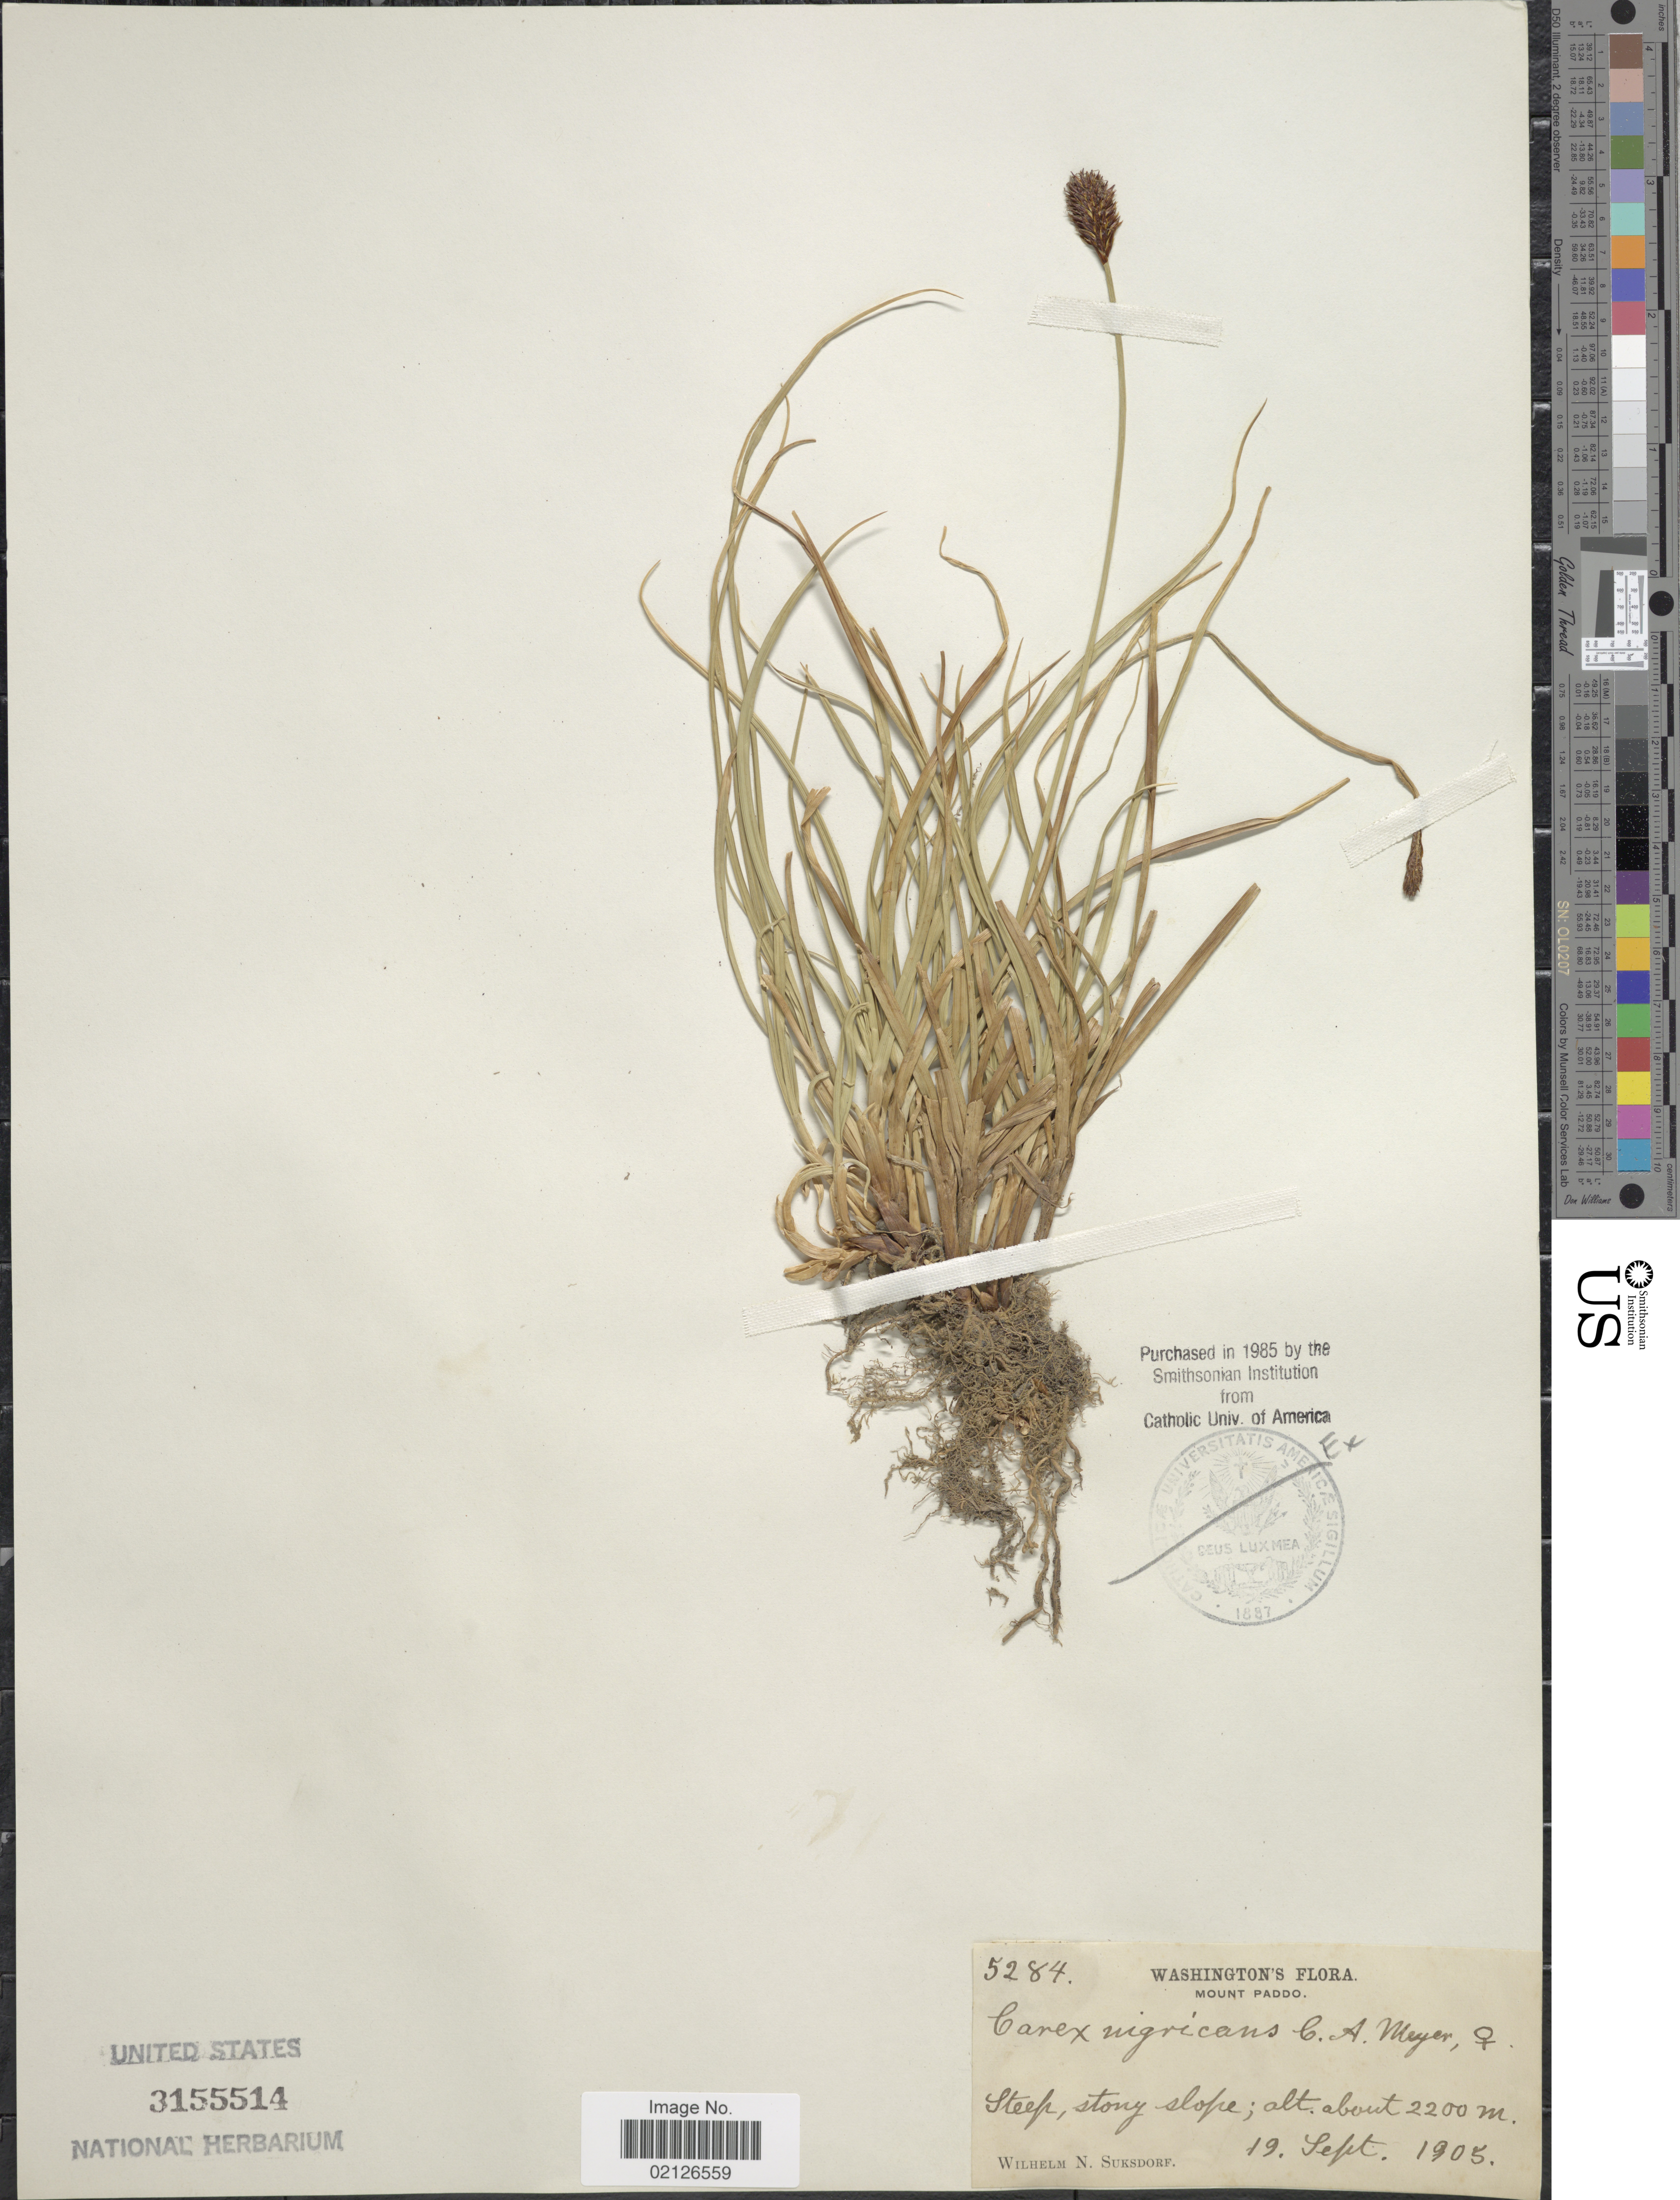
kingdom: Plantae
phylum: Tracheophyta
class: Liliopsida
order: Poales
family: Cyperaceae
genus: Carex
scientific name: Carex nigricans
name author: C.A. Mey.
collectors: W. N. Suksdorf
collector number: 5284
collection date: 1905-09-19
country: United States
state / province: Washington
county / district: Skamania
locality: Mount Paddo, steep, stony slope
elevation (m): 2200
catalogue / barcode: US 3155514